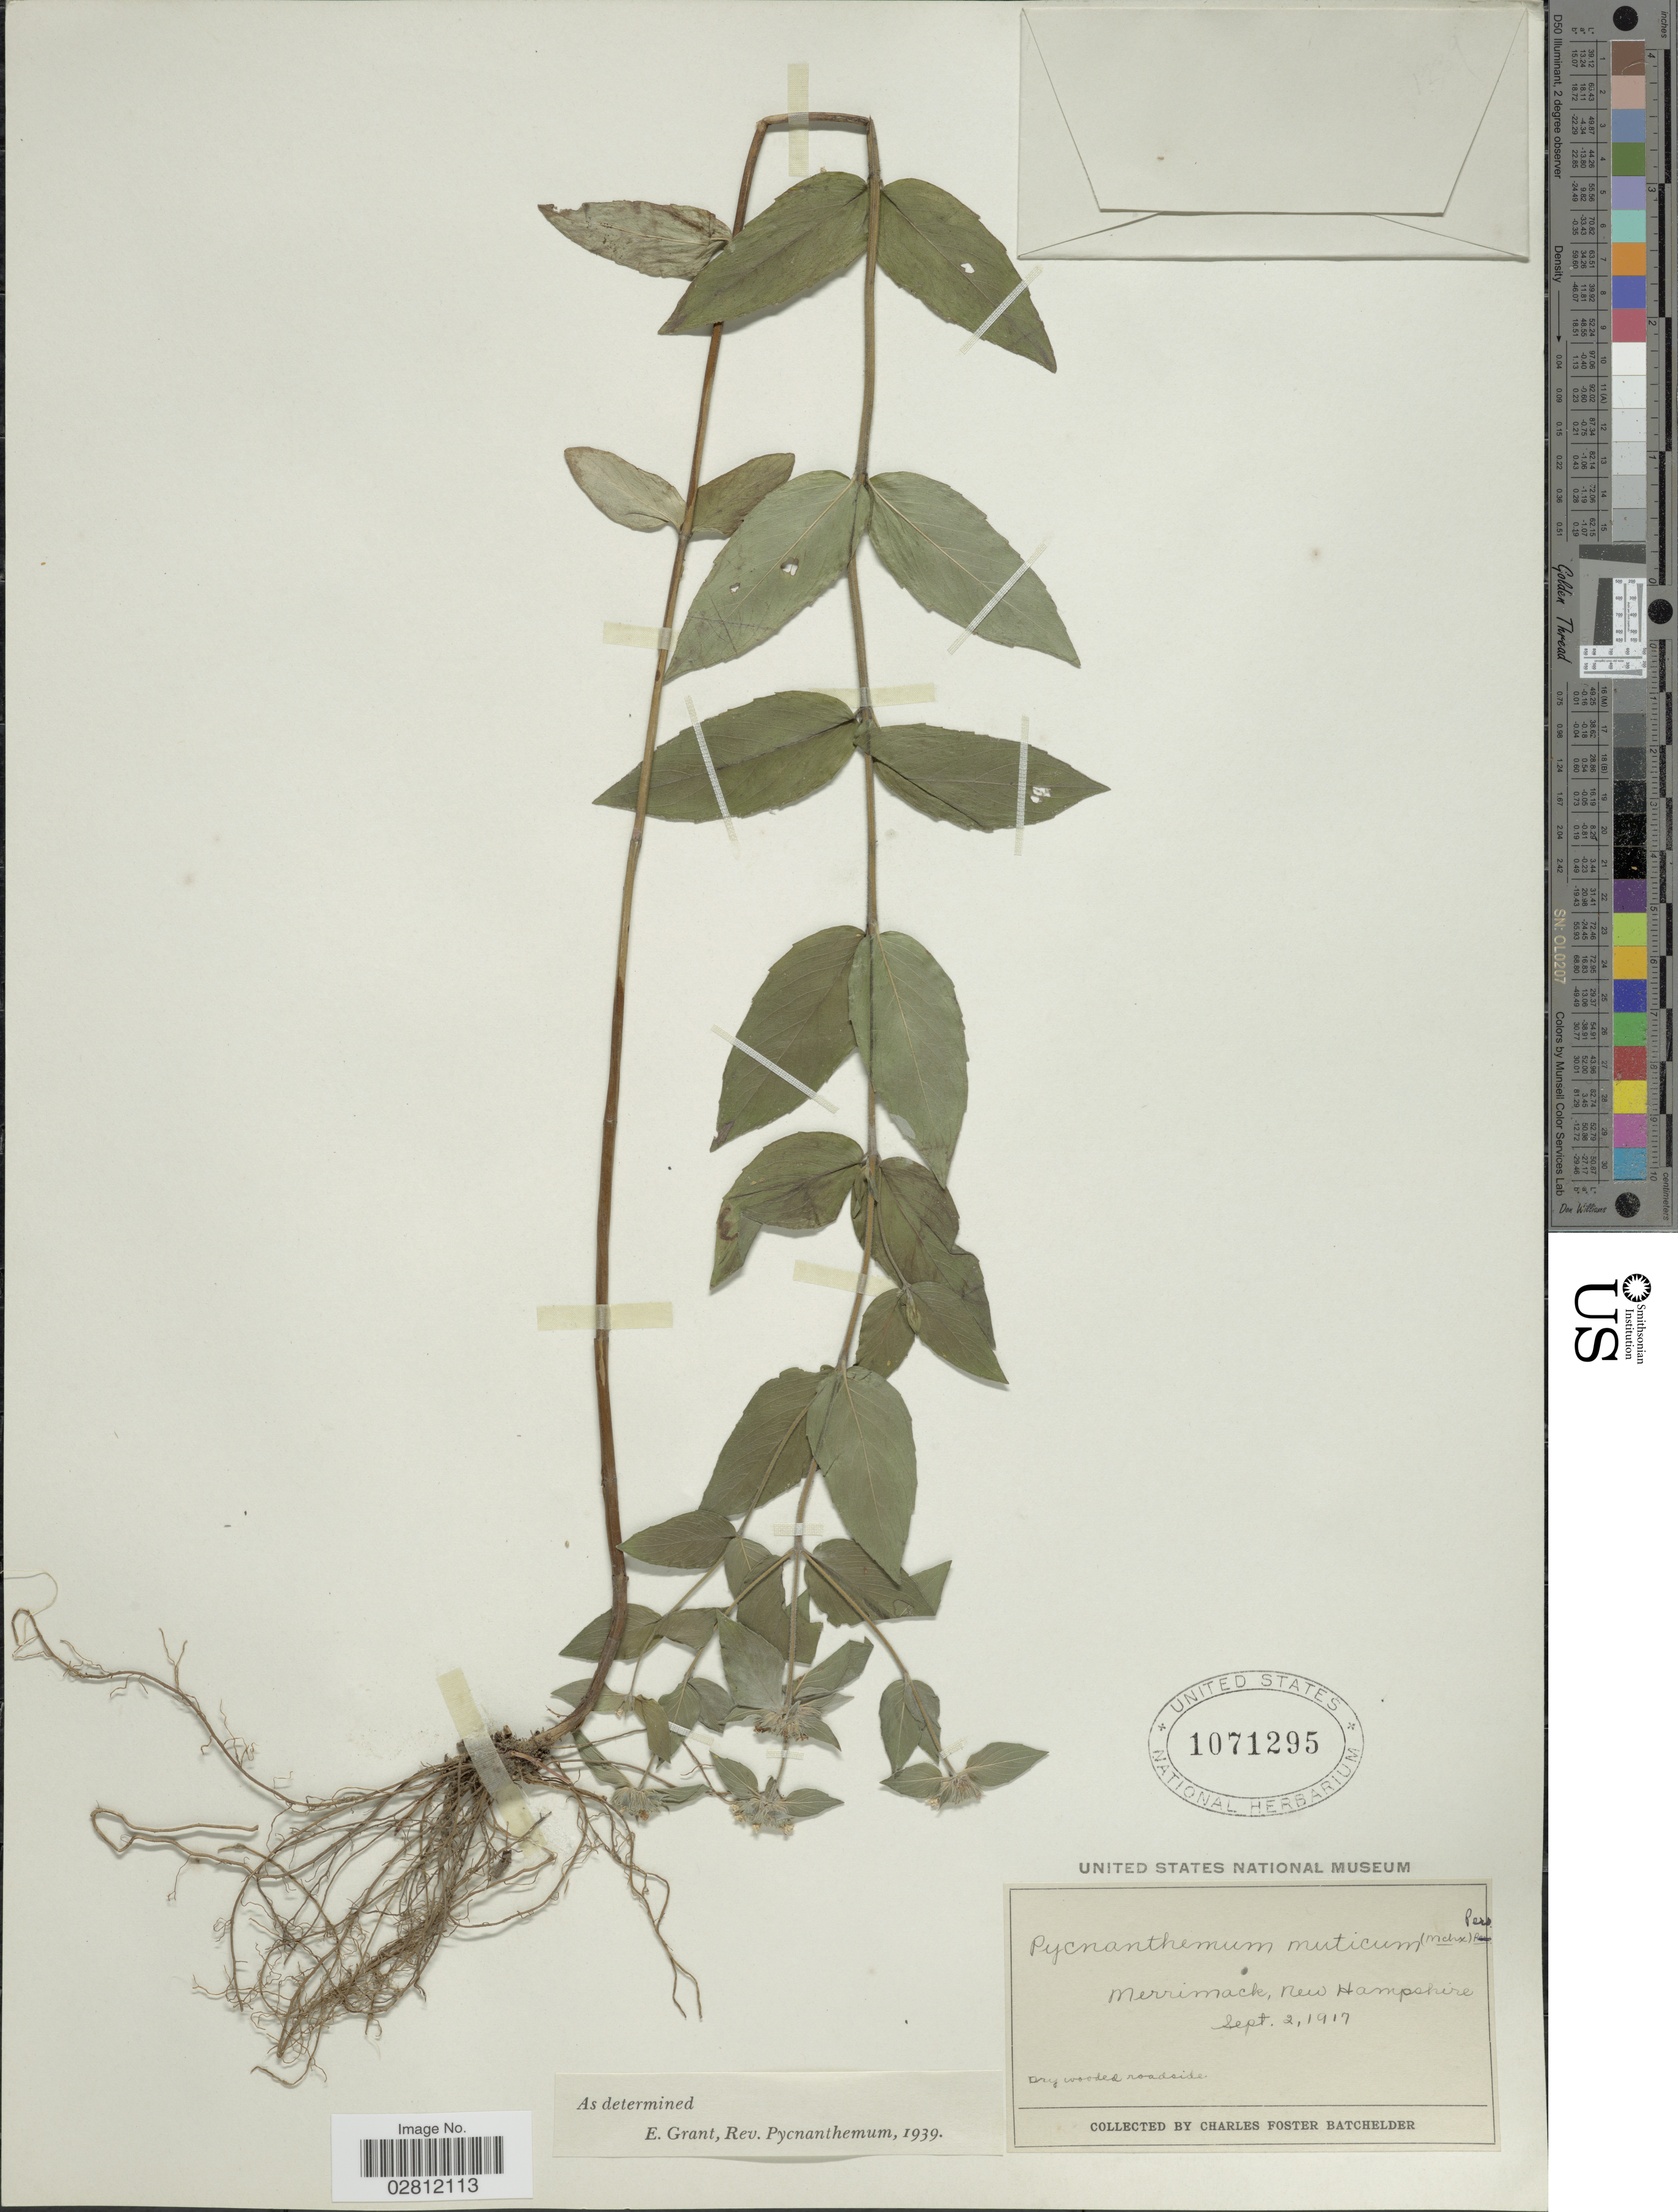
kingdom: Plantae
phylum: Tracheophyta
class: Magnoliopsida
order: Lamiales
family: Lamiaceae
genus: Pycnanthemum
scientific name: Pycnanthemum muticum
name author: (Michx.) Pers.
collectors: C. Batchelder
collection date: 1917-09-02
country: United States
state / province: New Hampshire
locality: Merrimack.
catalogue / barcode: US 1071295